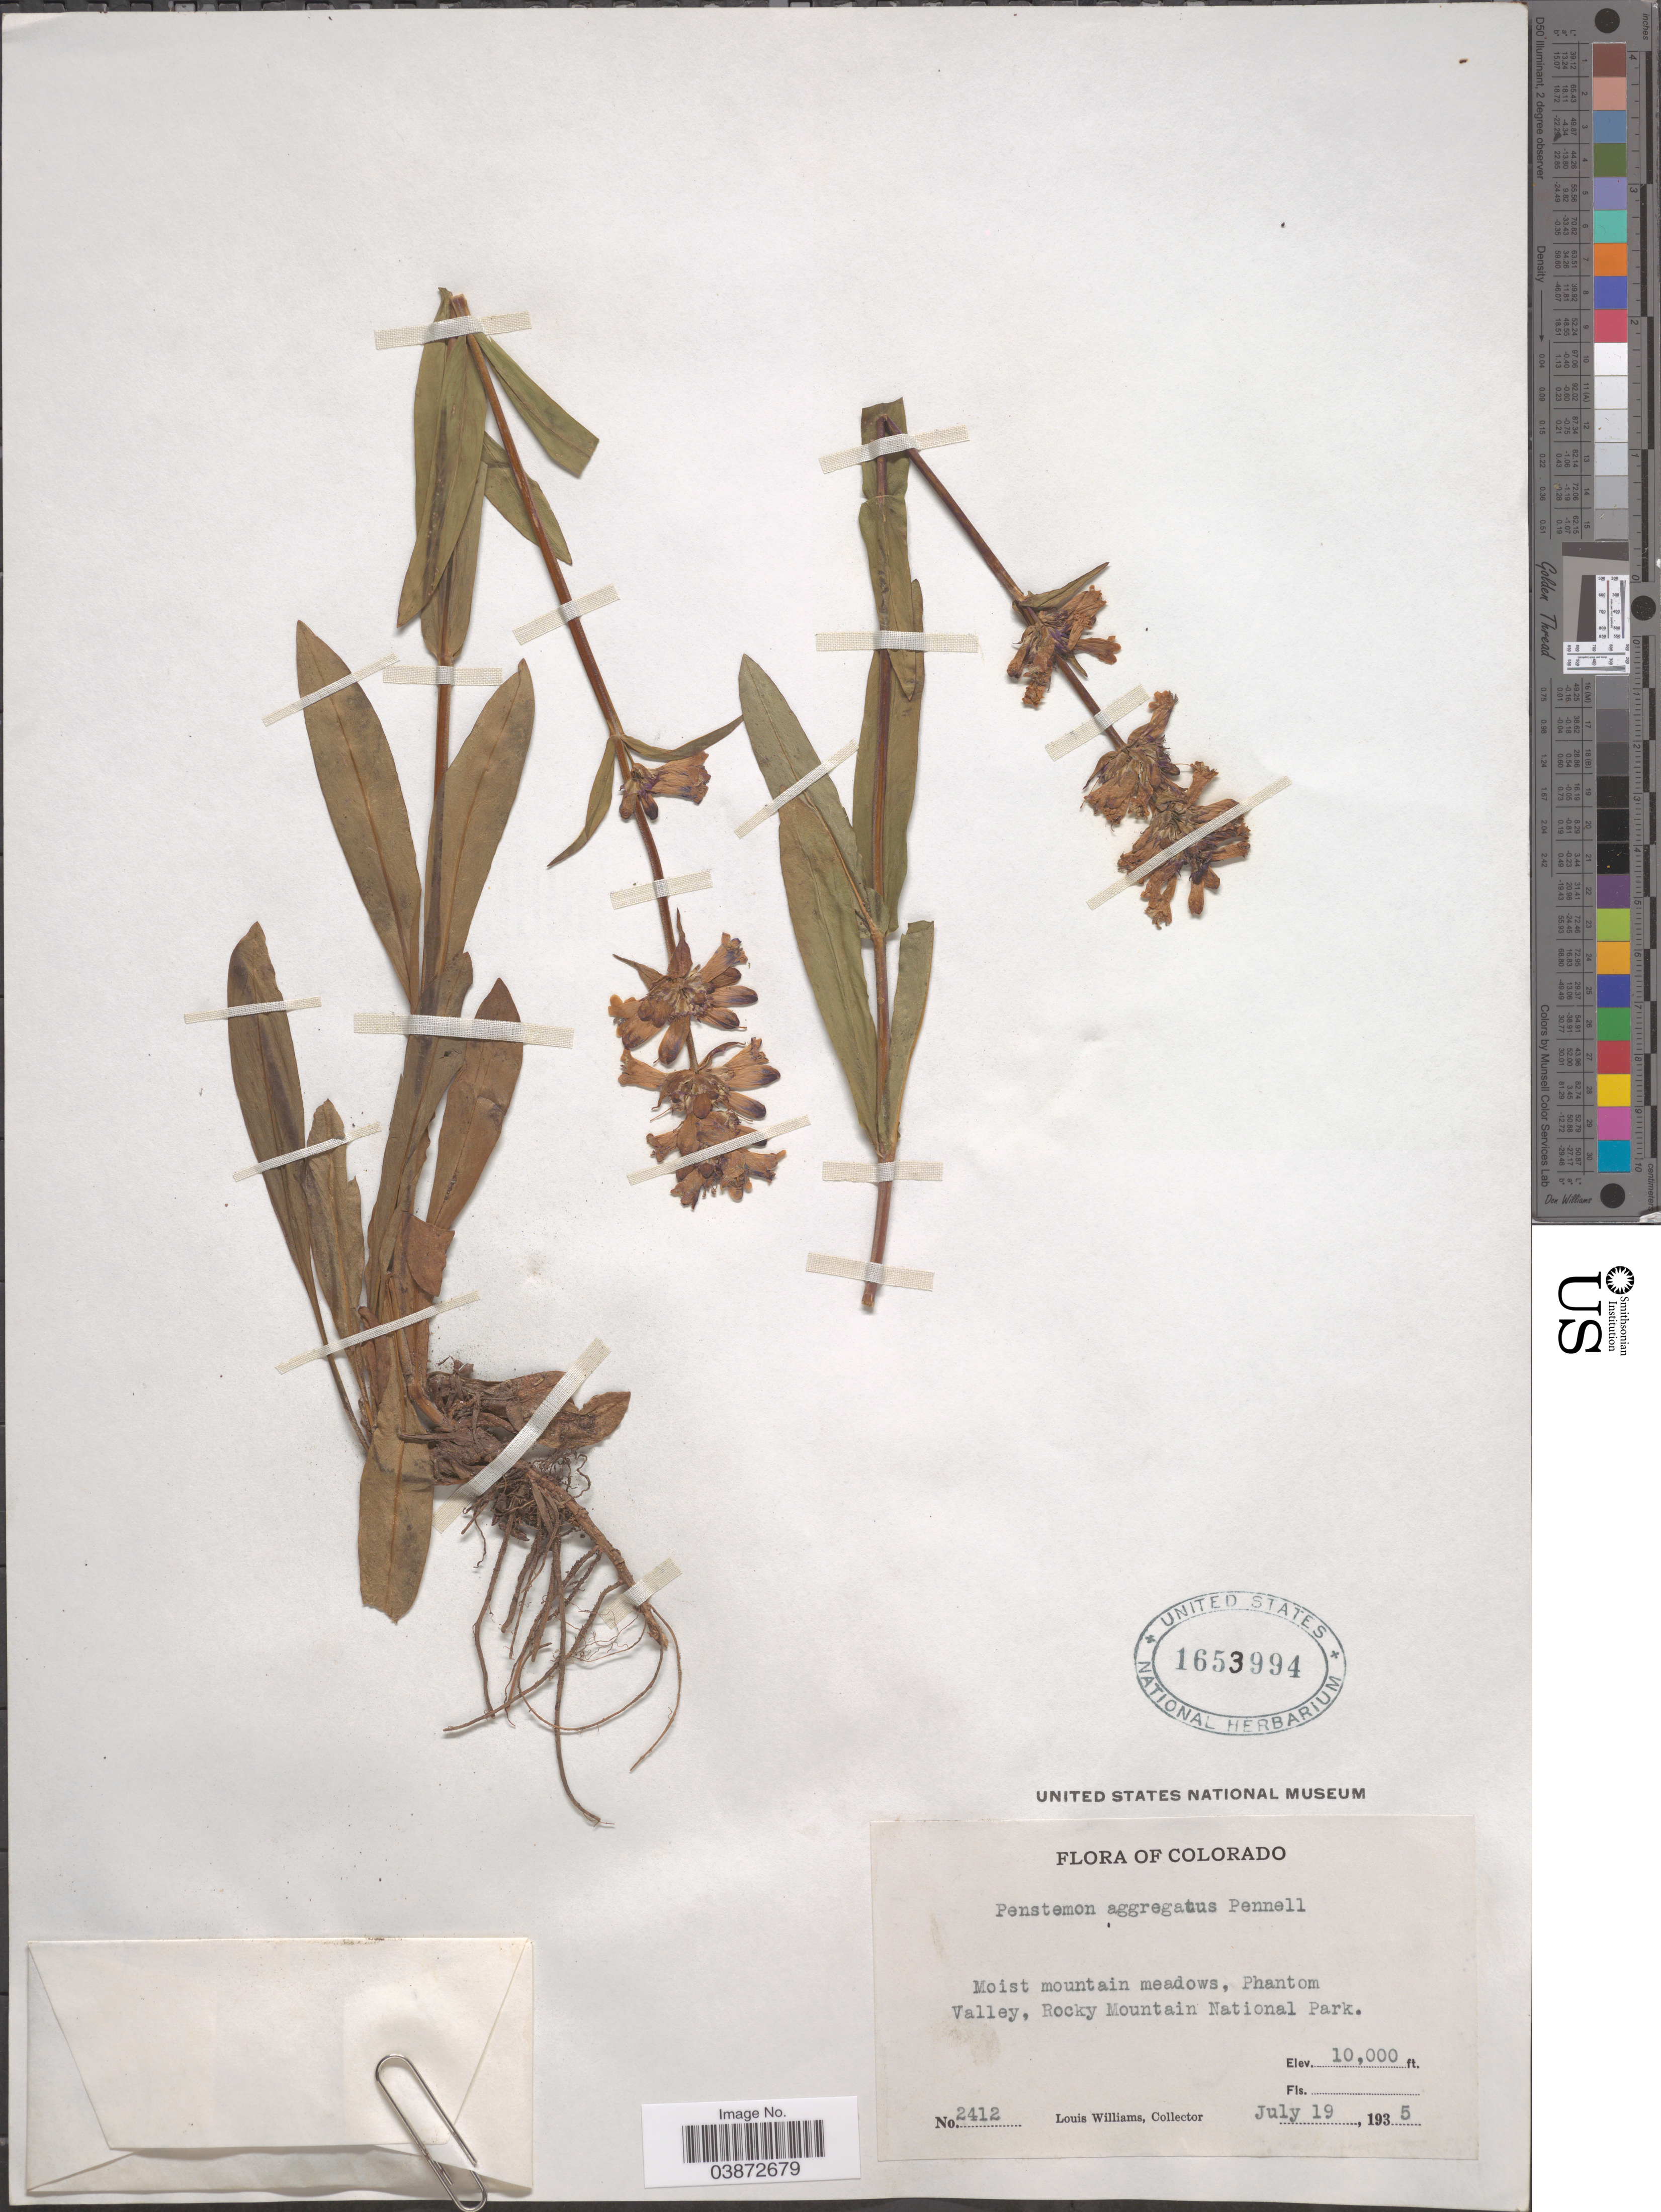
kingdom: Plantae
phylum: Tracheophyta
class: Magnoliopsida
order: Lamiales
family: Plantaginaceae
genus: Penstemon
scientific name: Penstemon aggregatus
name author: Pennell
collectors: L. G. Williams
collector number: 2412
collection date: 1935-07-19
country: United States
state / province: Colorado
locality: Moist mountain meadows, Phantom Valley, Rocky Mountain National Park.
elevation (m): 3048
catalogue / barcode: US 1653994